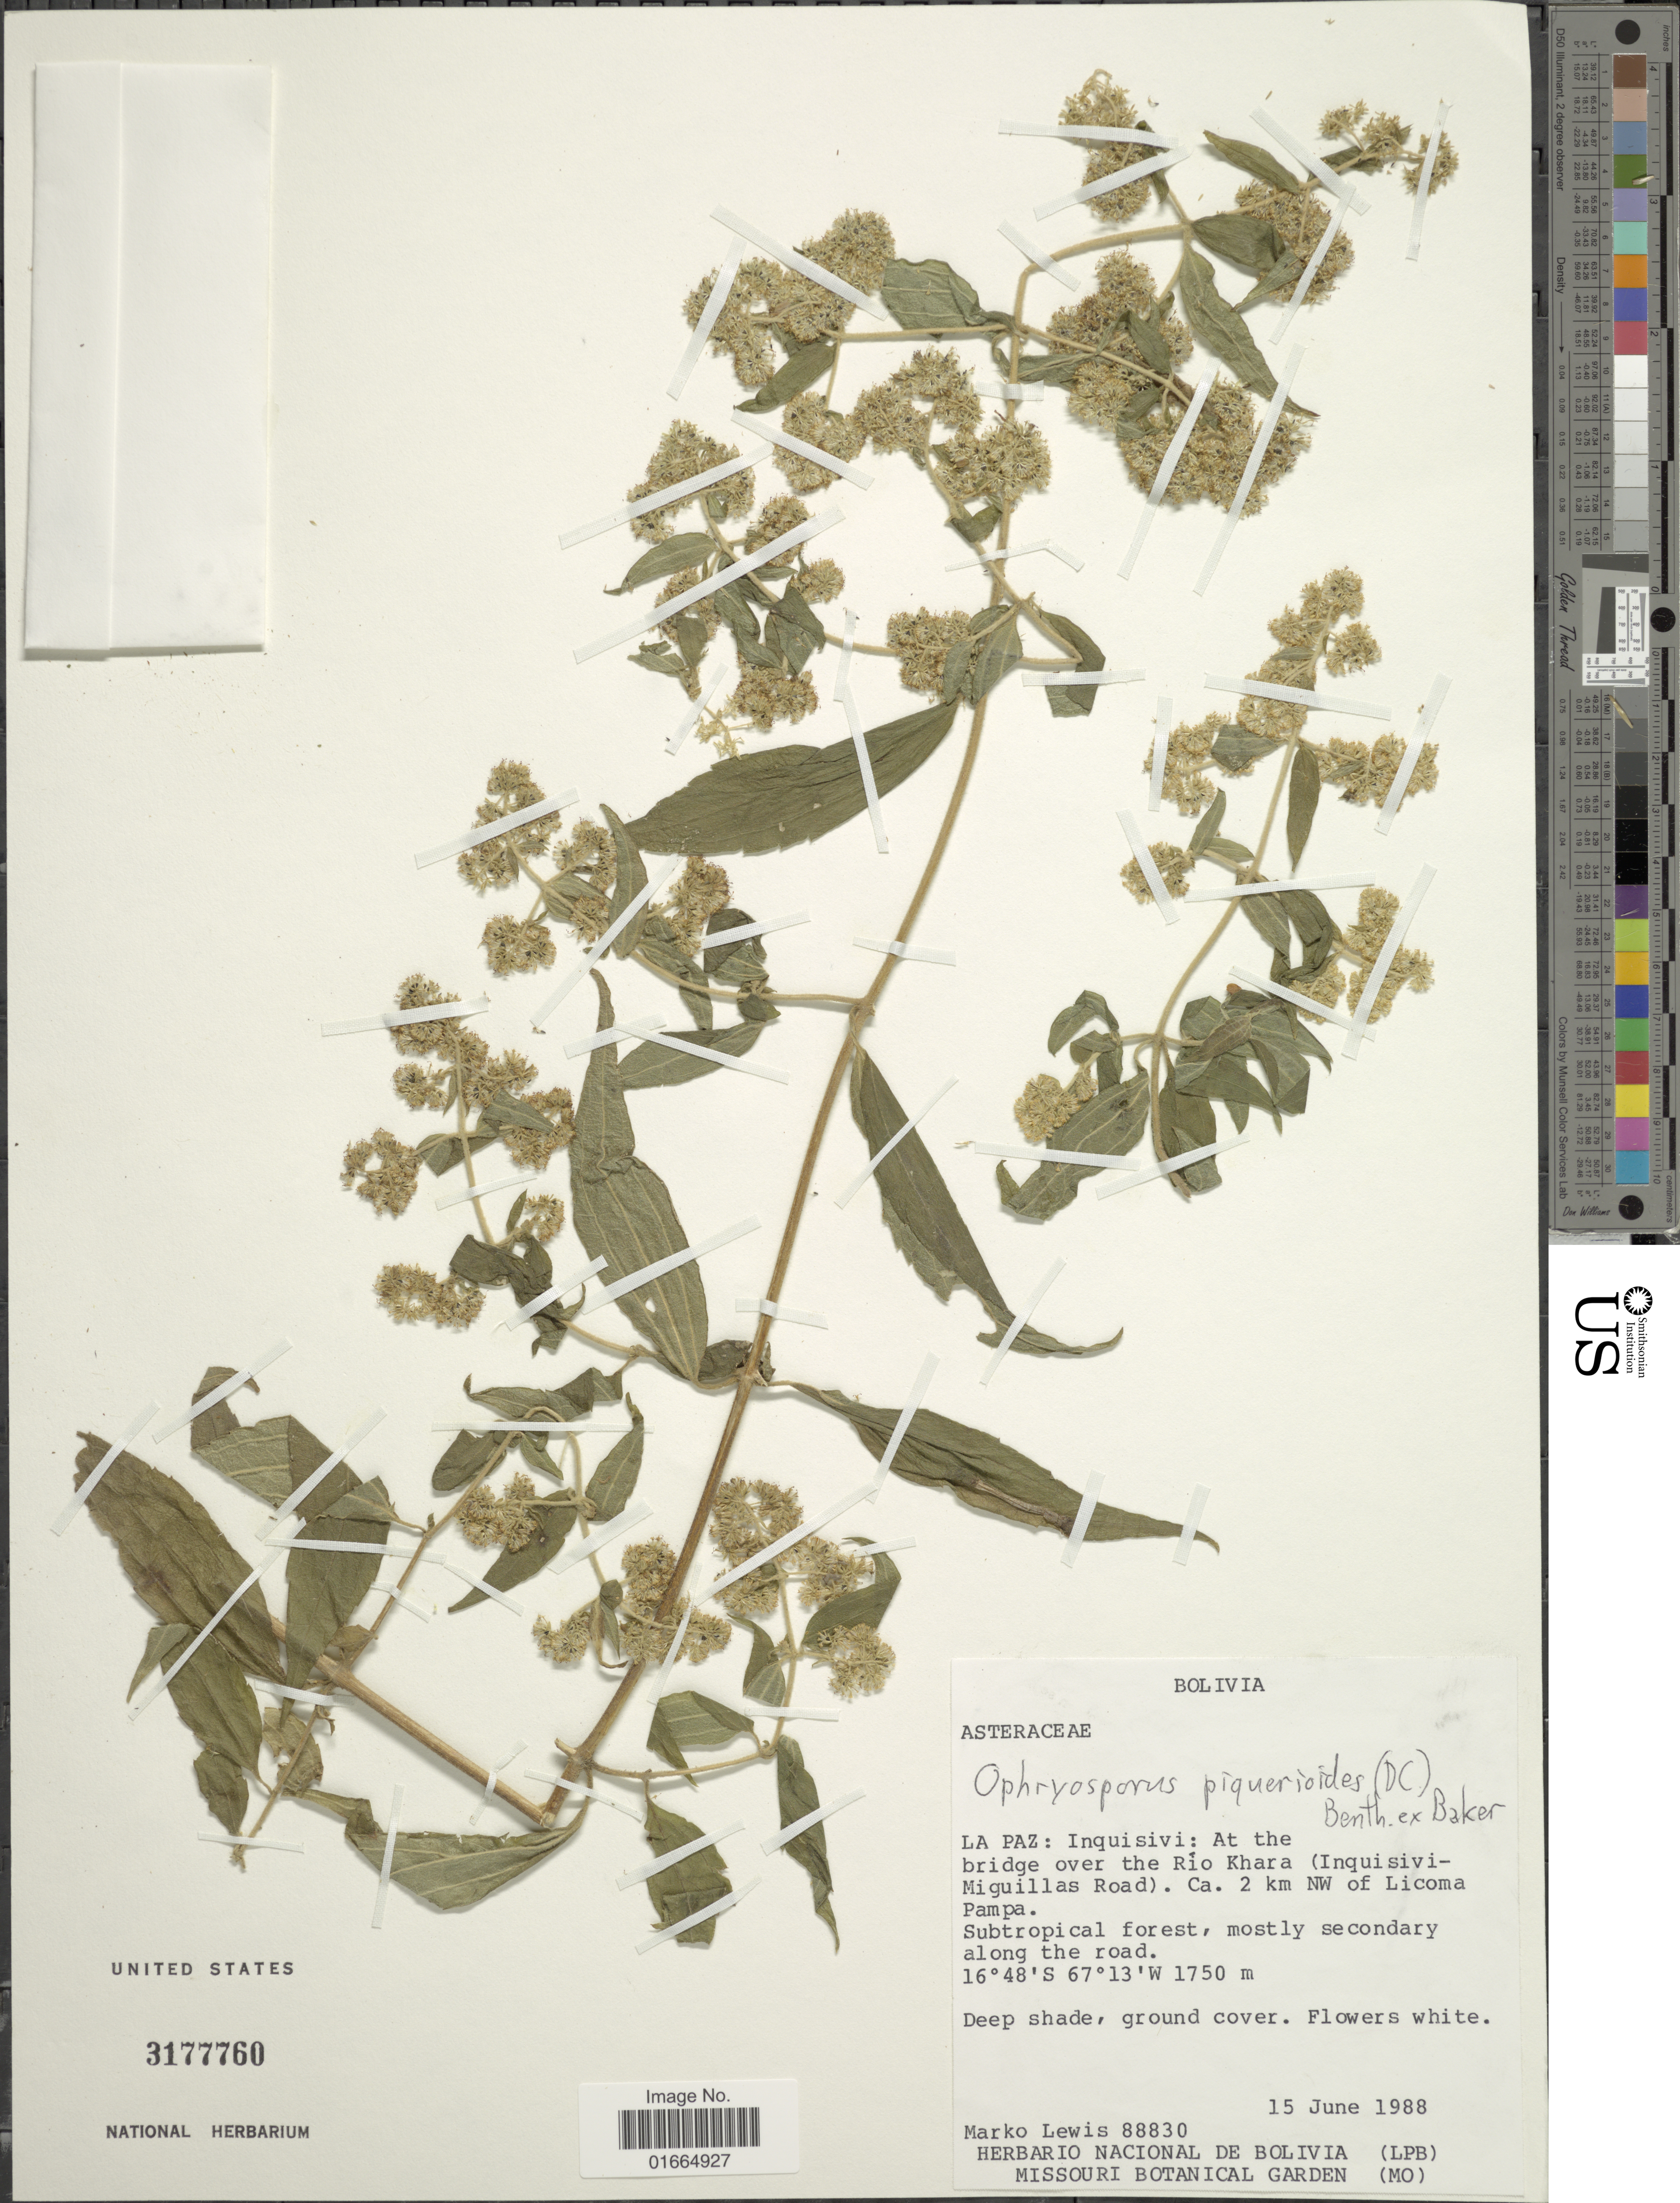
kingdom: Plantae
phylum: Tracheophyta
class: Magnoliopsida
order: Asterales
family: Asteraceae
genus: Ophryosporus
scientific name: Ophryosporus piquerioides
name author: (DC.) Benth. ex Baker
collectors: M. A. Lewis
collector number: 88830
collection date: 1988-06-15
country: Bolivia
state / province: La Paz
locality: La Paz: Inquivisi: At the bridge over the Rio Khara (Inquisivi-Miguilllas Road). Ca. 2 km NW of Licoma Pampa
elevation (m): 1750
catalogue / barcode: US 3177760